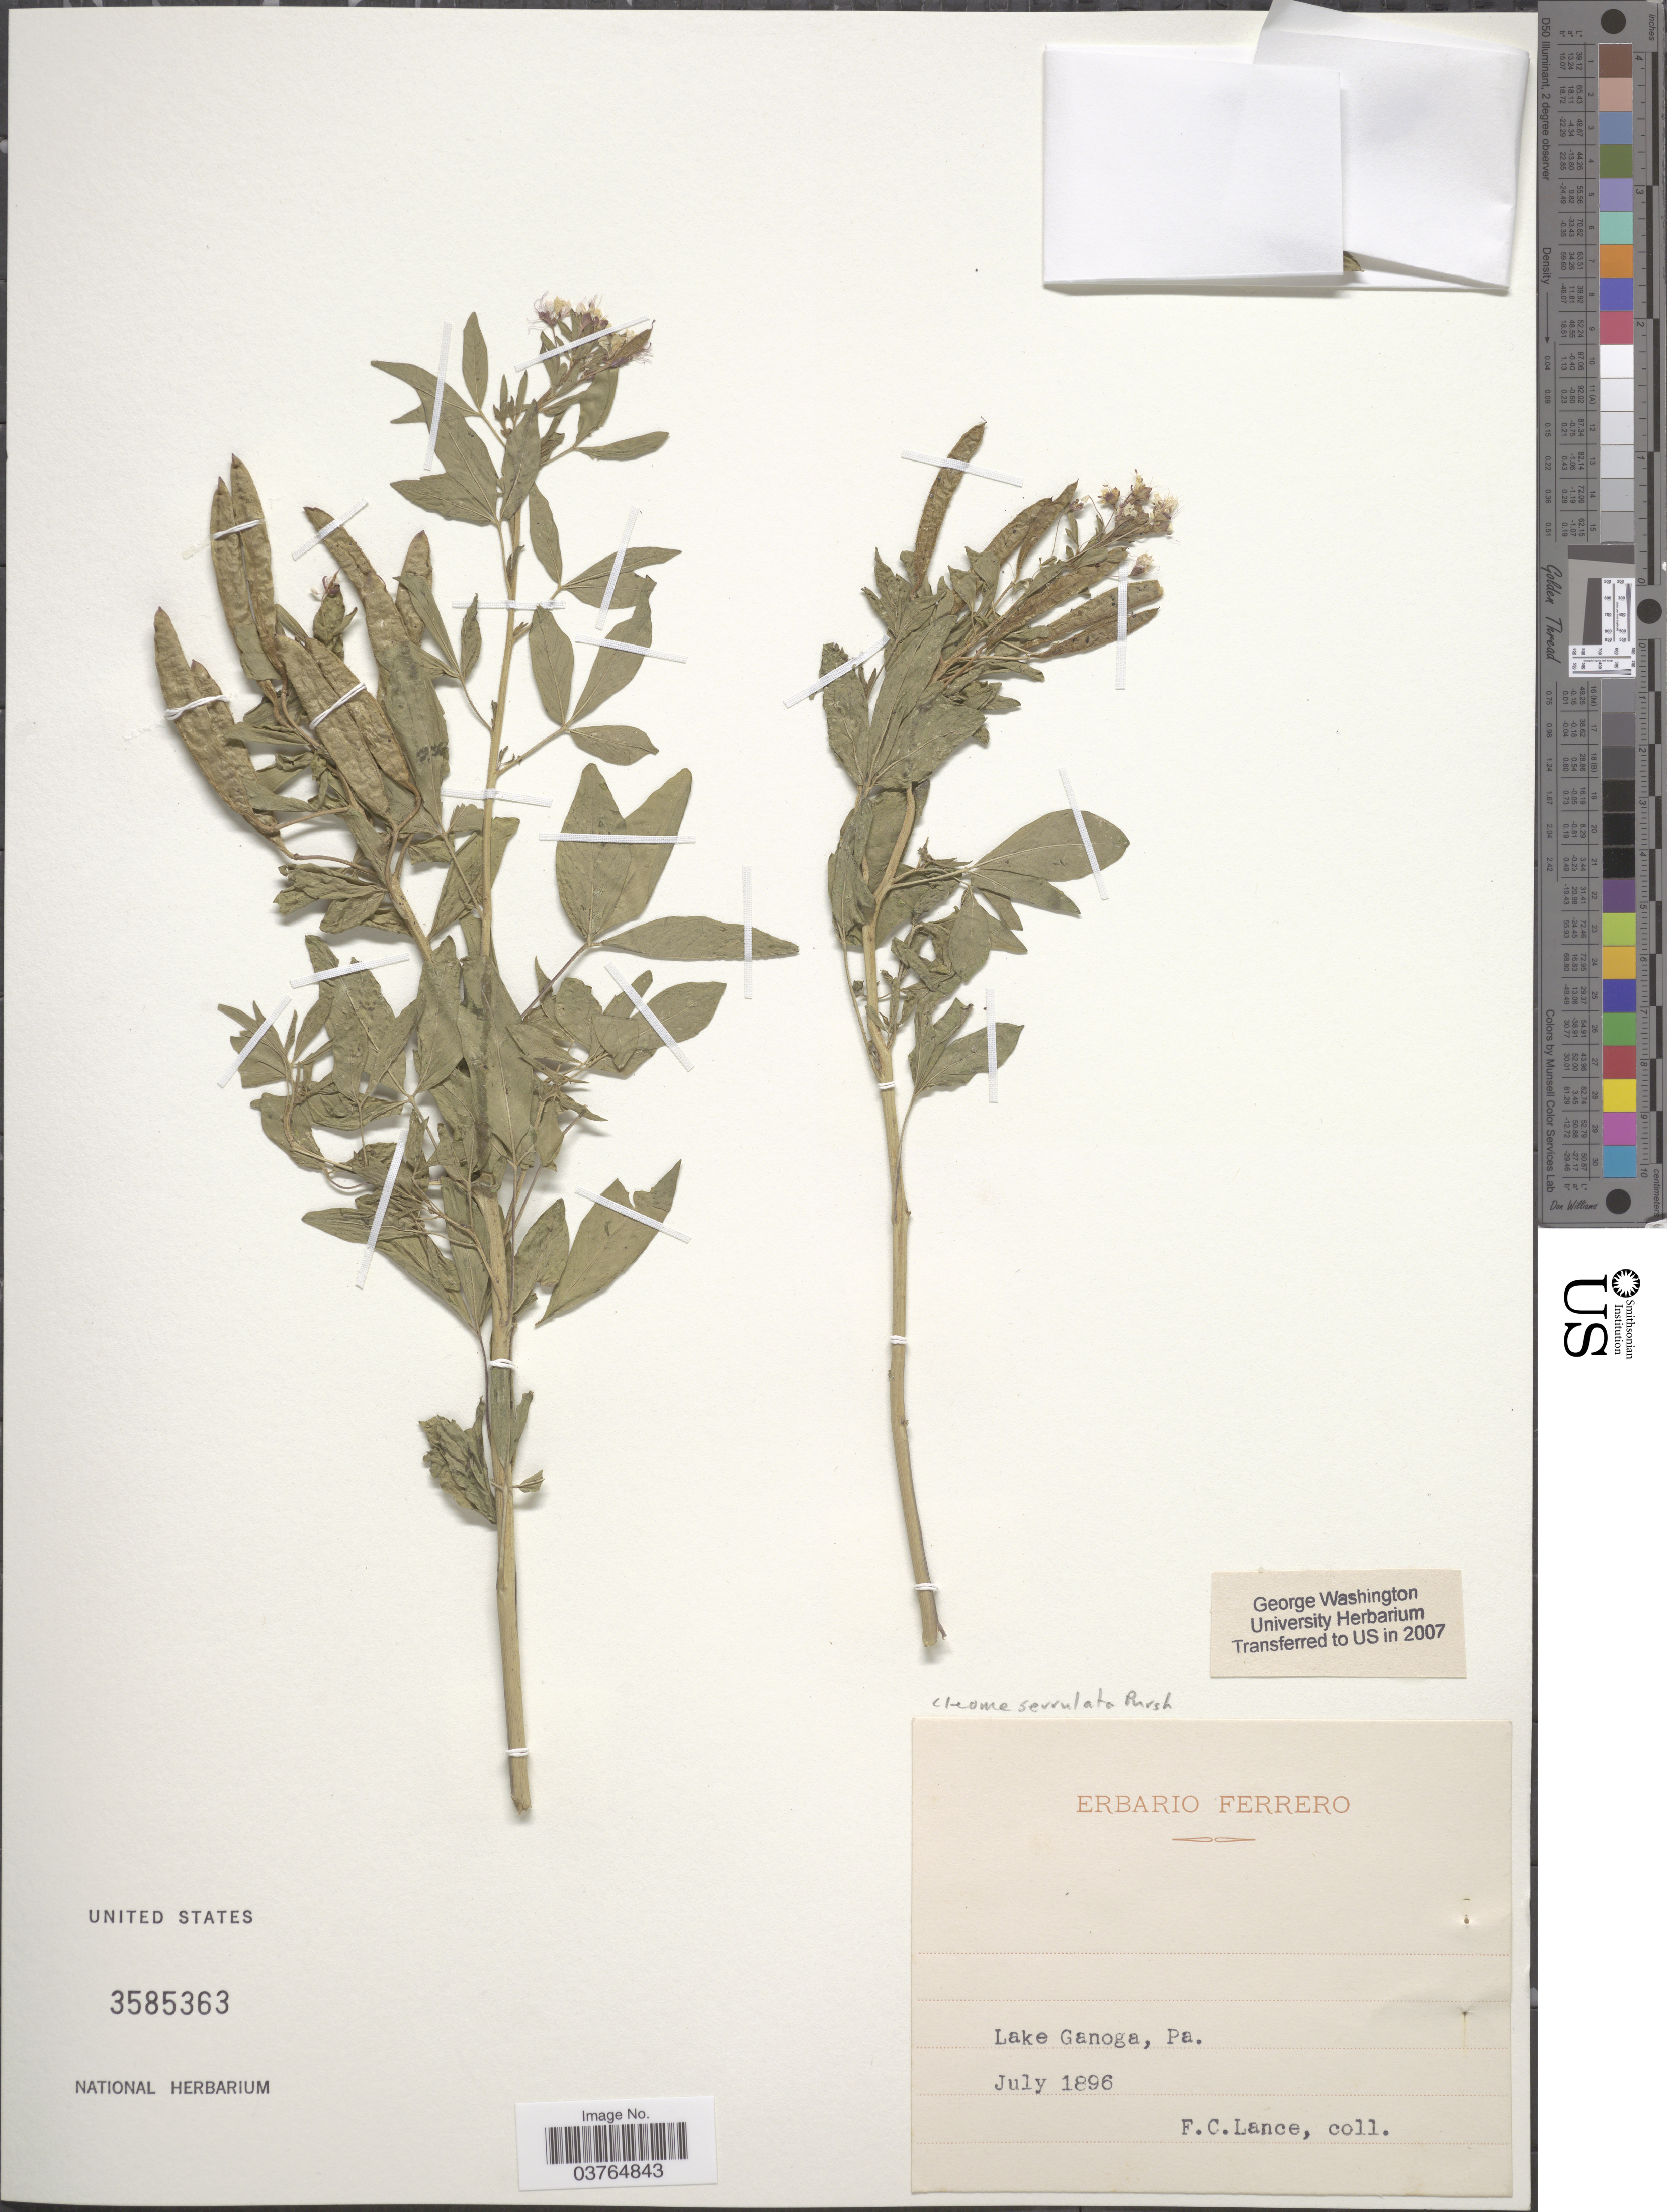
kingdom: Plantae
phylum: Tracheophyta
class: Magnoliopsida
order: Brassicales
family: Cleomaceae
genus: Cleomella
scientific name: Cleomella serrulata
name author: (Pursh) Roalson & J.C. Hall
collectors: F. Lance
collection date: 1896-07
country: United States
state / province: Pennsylvania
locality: Lake Ganoga.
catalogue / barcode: US 3585363